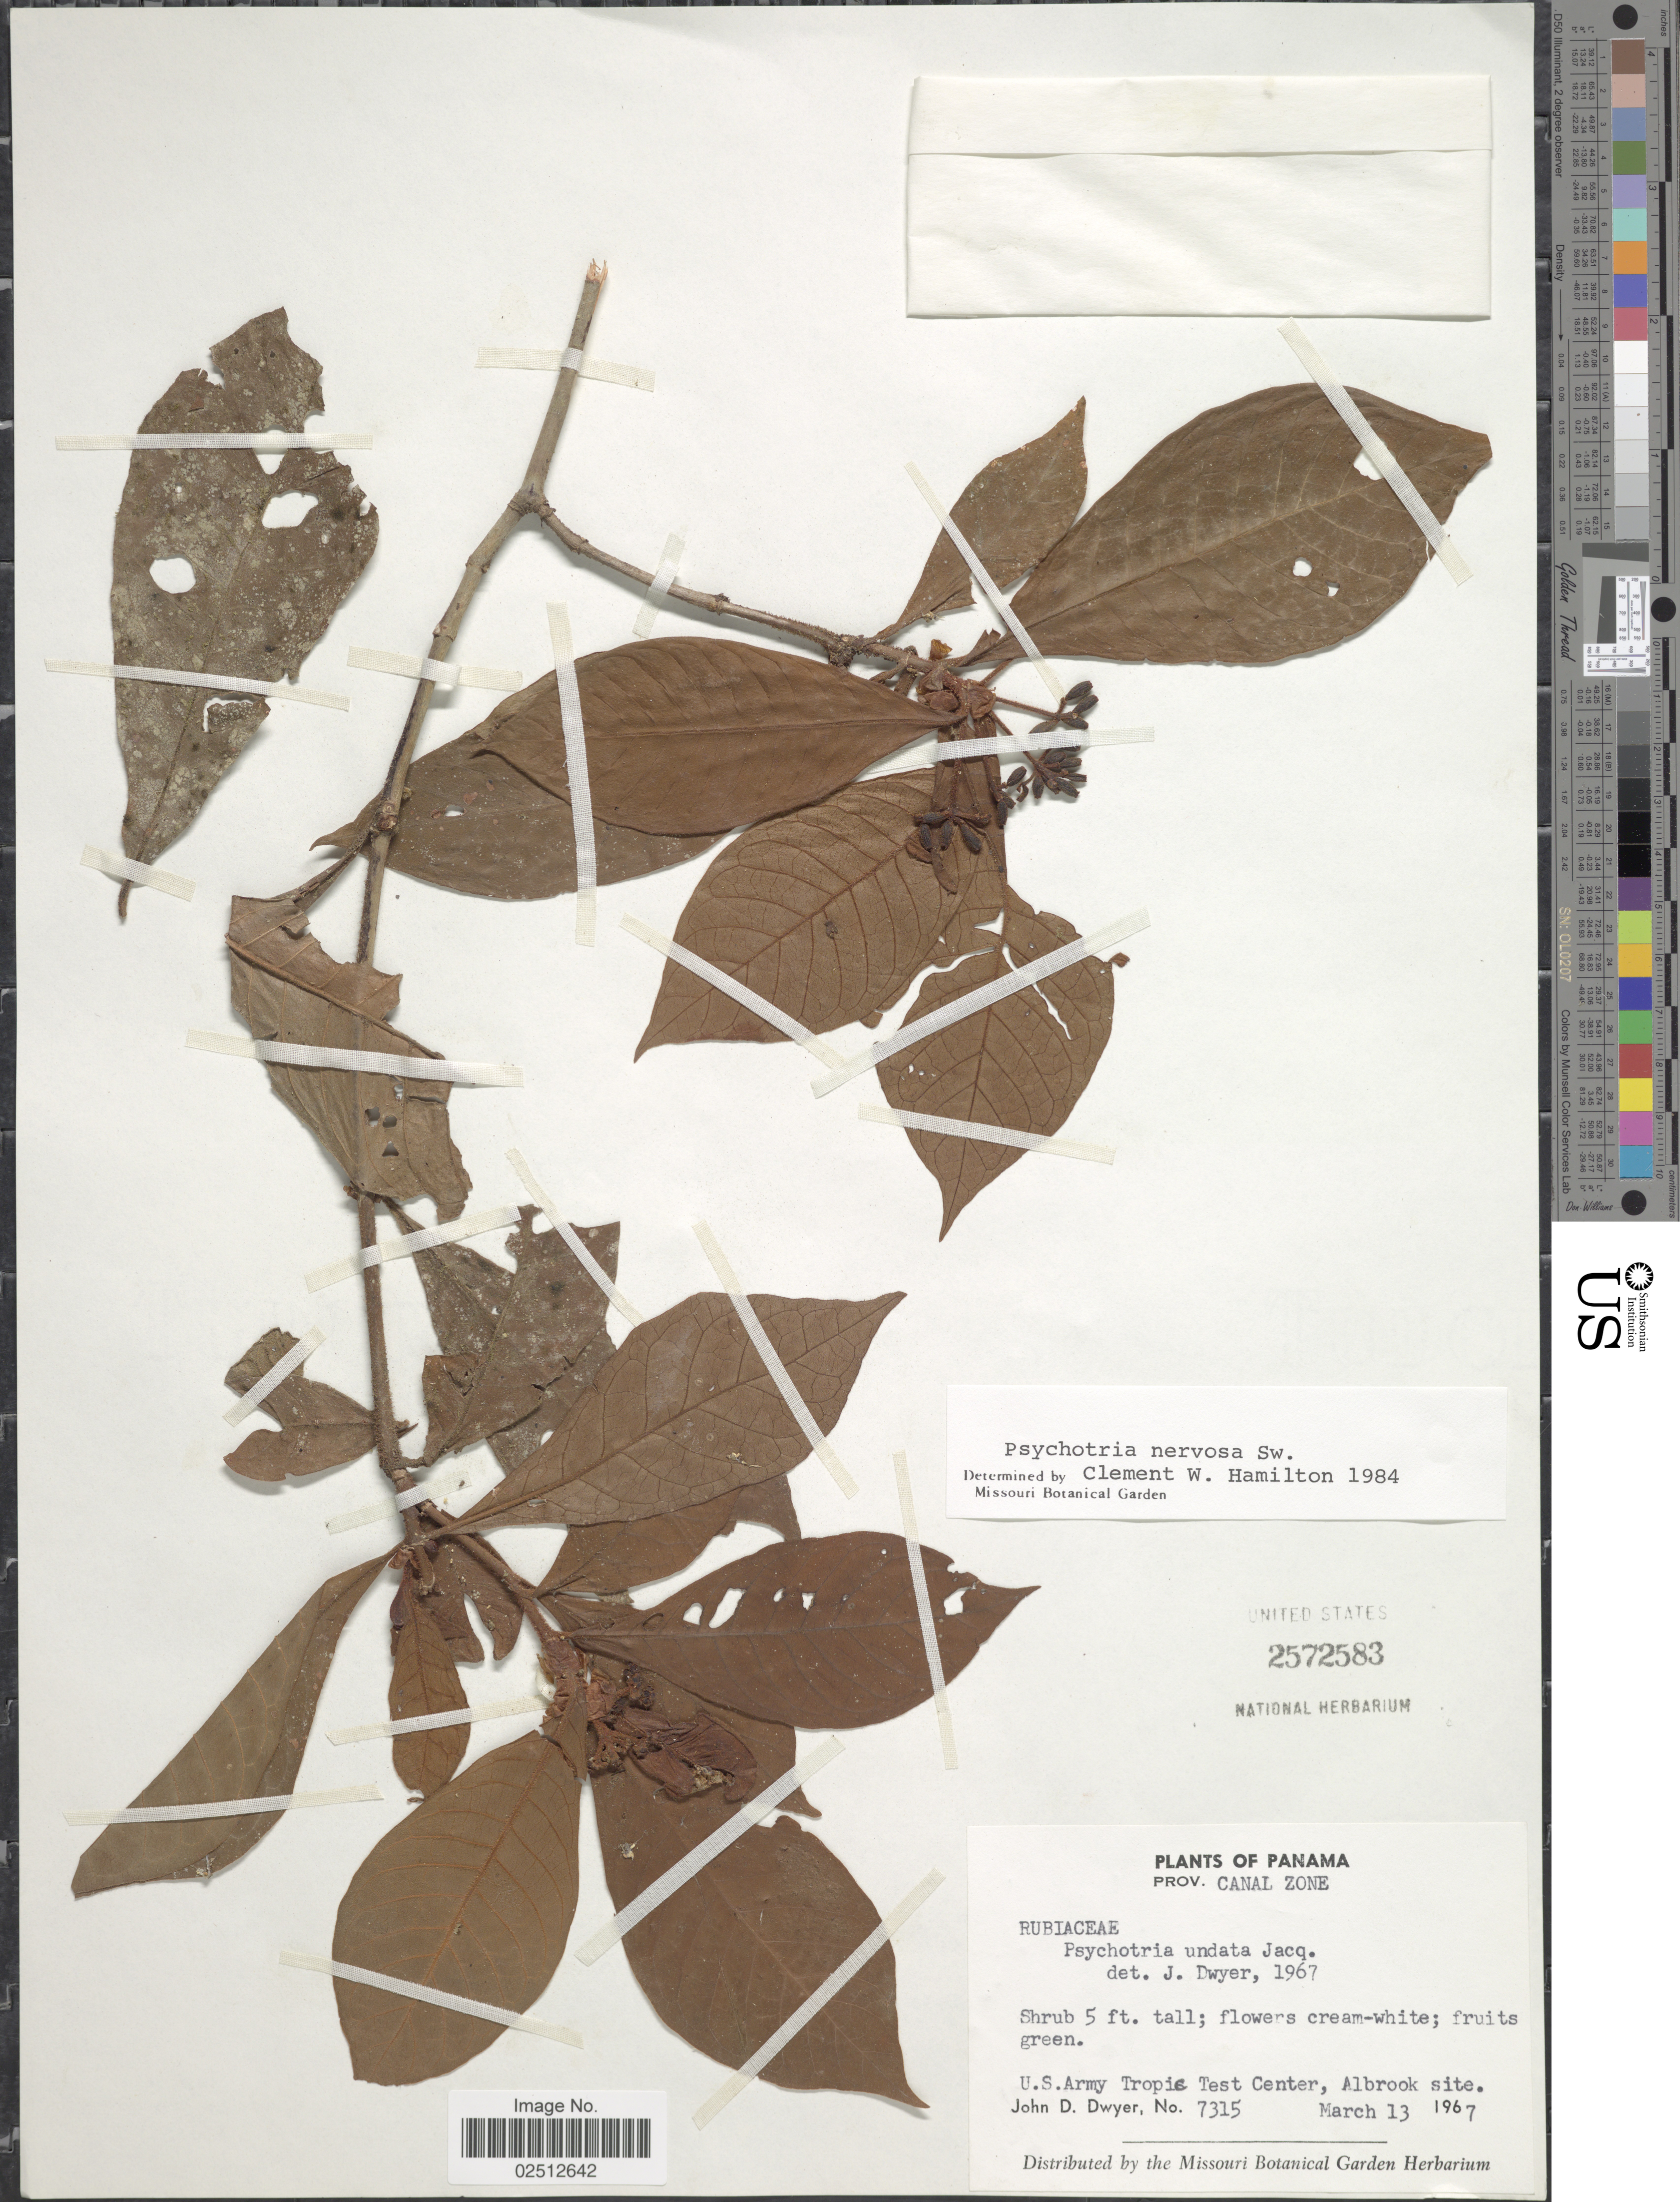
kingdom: Plantae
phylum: Tracheophyta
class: Magnoliopsida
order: Gentianales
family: Rubiaceae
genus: Psychotria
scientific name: Psychotria nervosa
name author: Sw.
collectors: J. D. Dwyer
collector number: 7315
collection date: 1967-03-13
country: Panama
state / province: Colón / Panamá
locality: Canal Zone, U.S. Army Tropic Test Center, Albrook site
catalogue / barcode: US 2572583